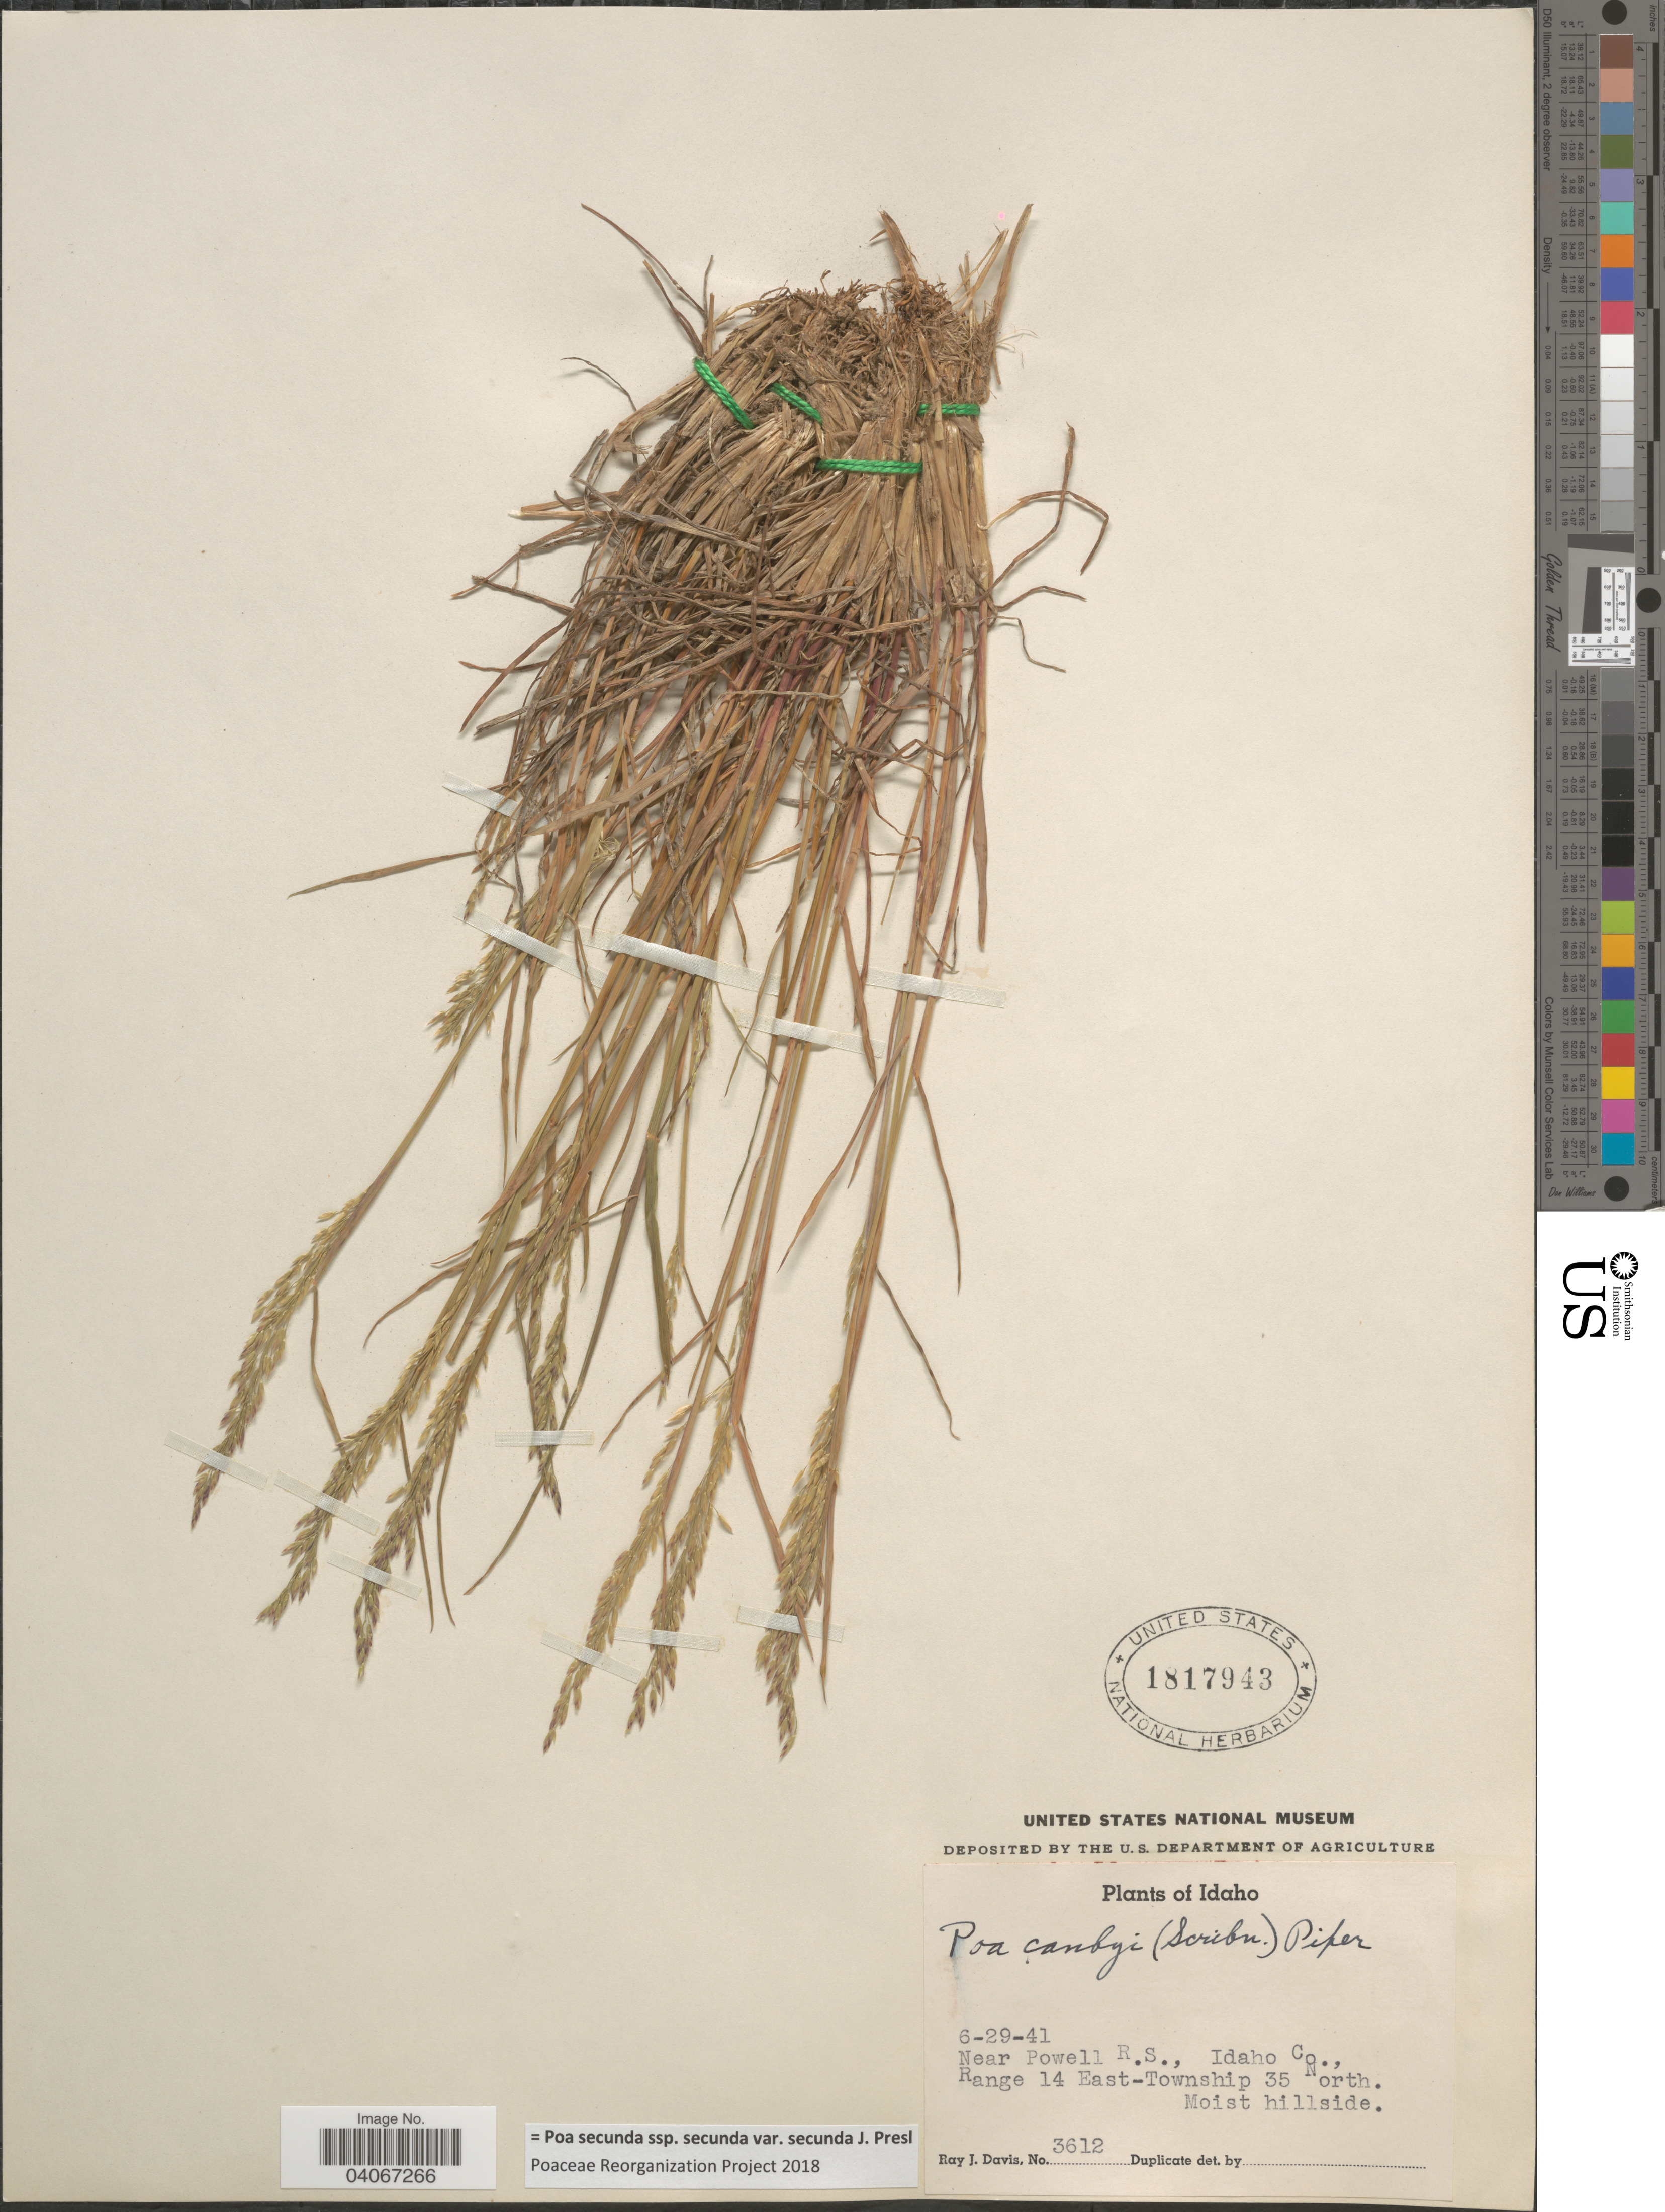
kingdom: Plantae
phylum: Tracheophyta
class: Liliopsida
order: Poales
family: Poaceae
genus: Poa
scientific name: Poa secunda subsp. secunda var. secunda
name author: J. Presl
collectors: R. Davis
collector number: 3612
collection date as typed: Transcribed d/m/y: 29/6/41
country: United States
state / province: Idaho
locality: Near Powell R.S., Idaho Co., Range 14 East-Township 35 North.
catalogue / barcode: US 1817943